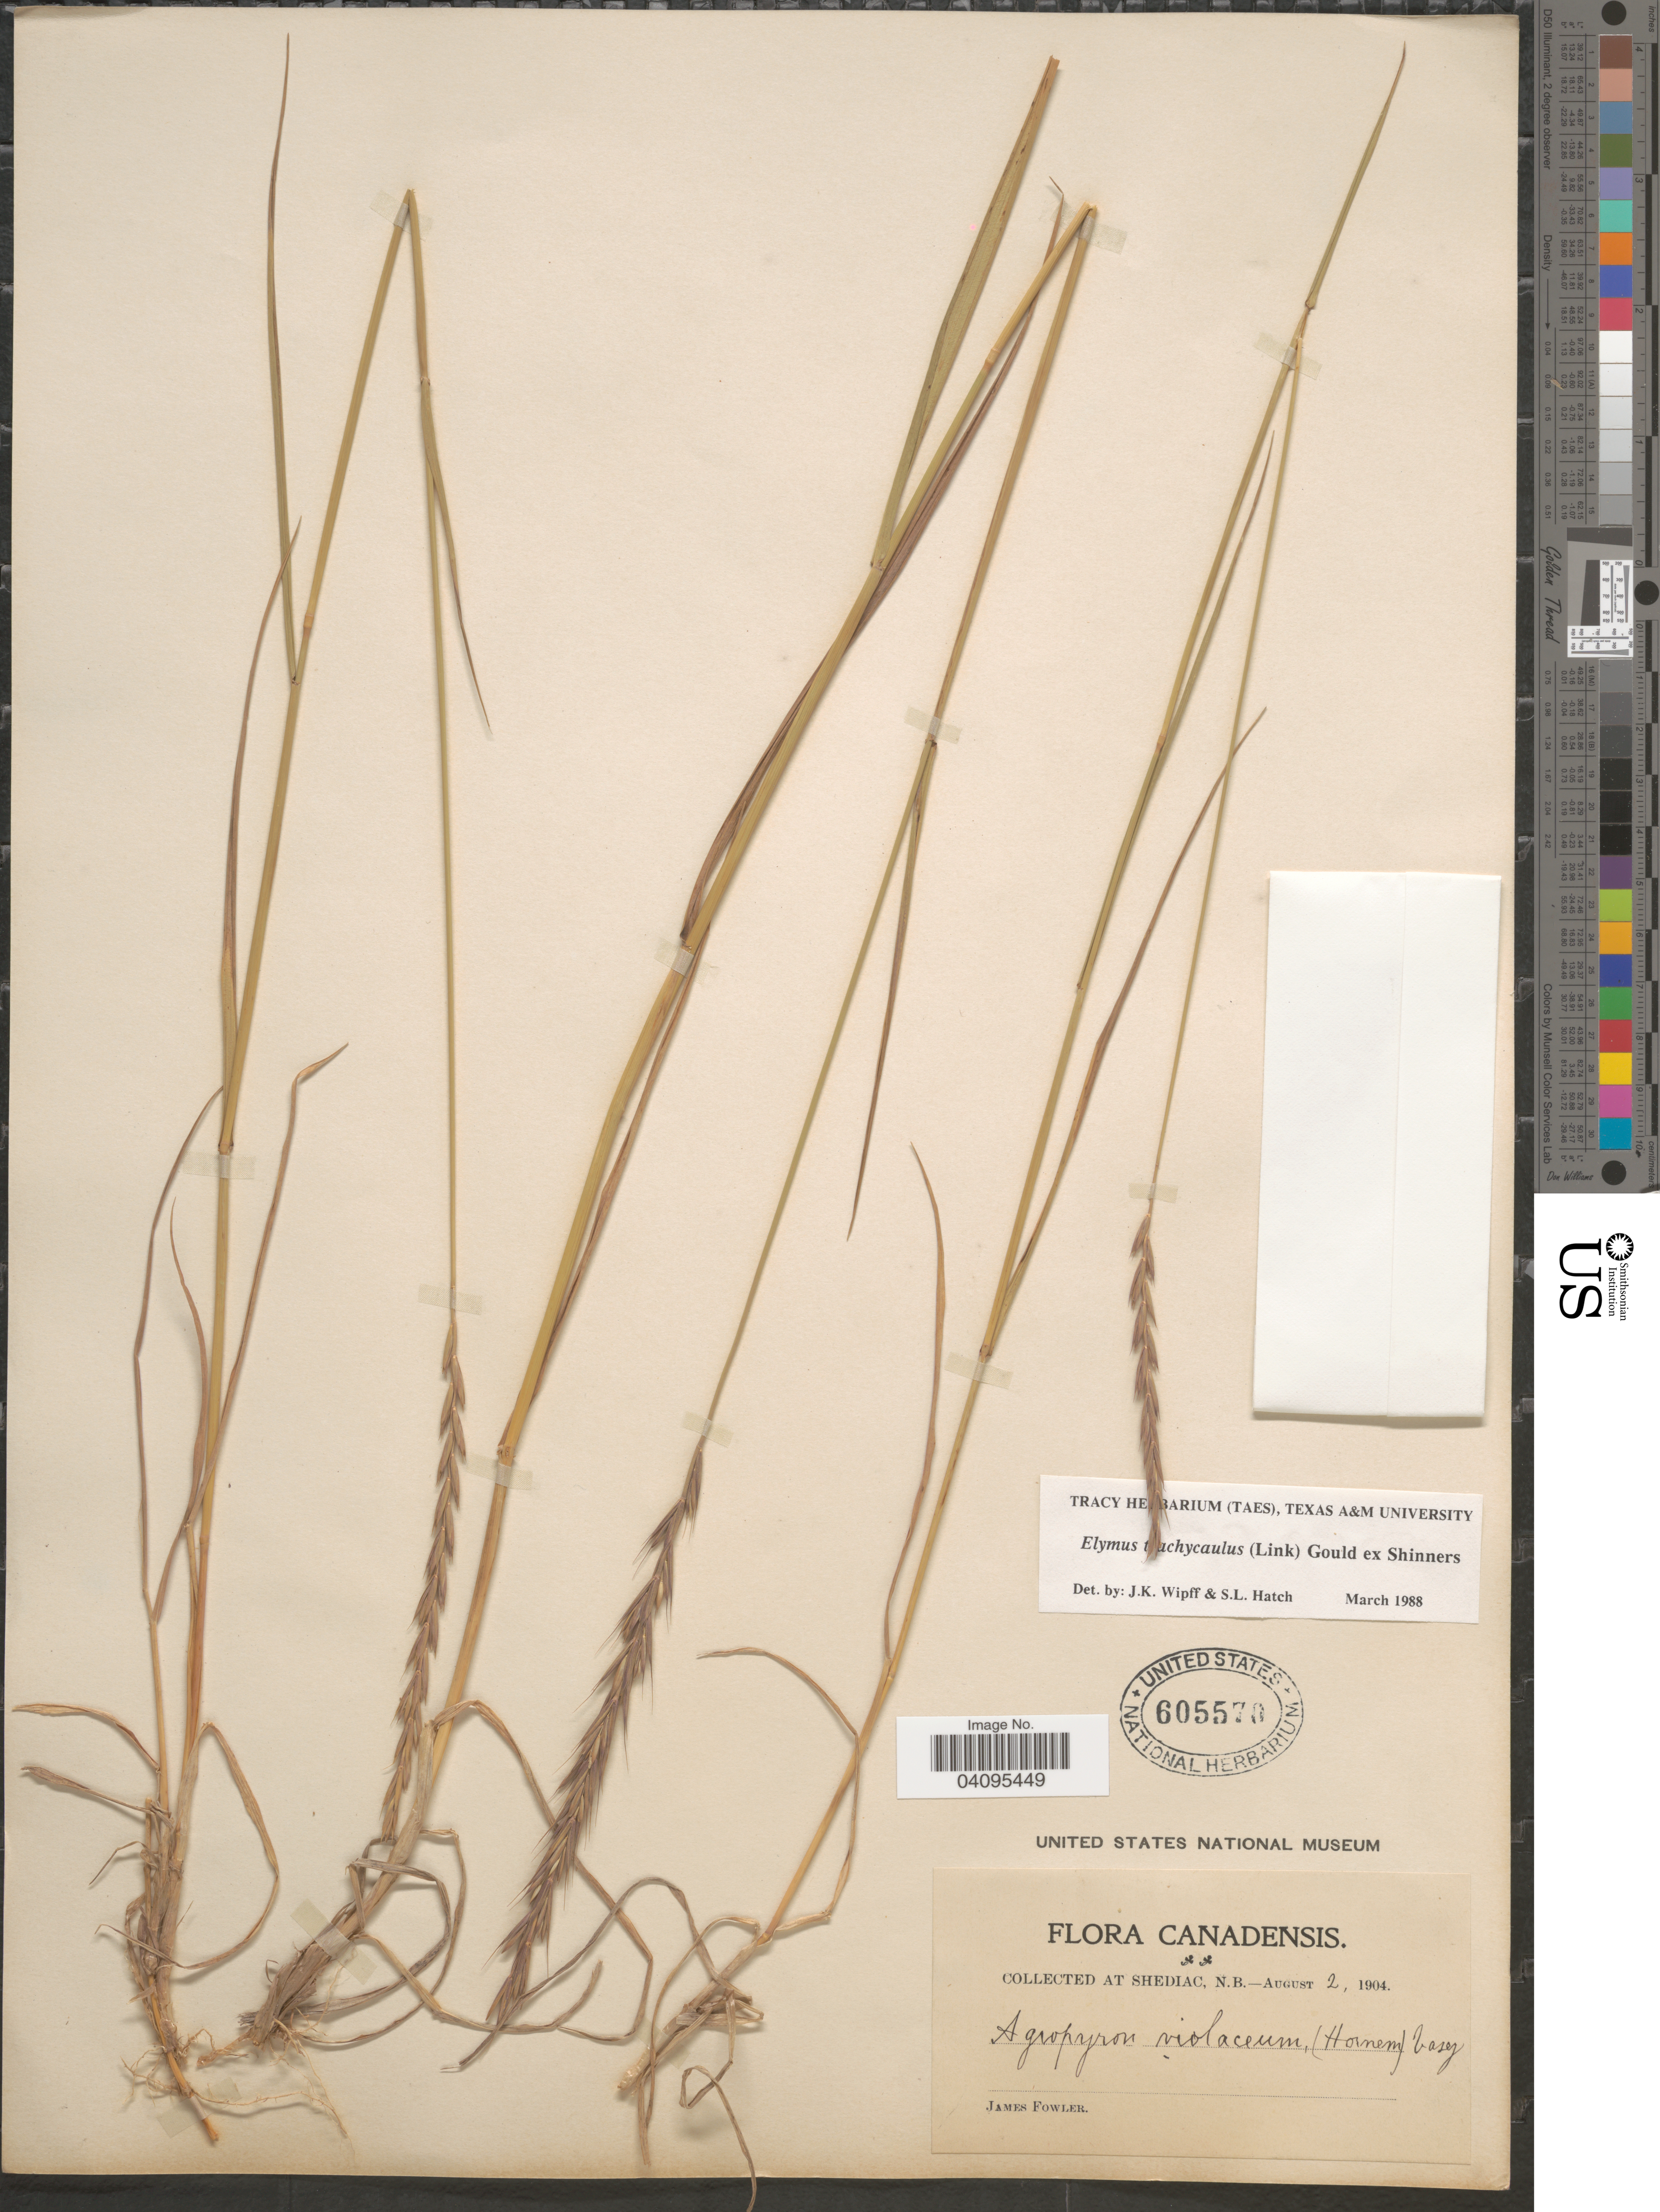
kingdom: Plantae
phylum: Tracheophyta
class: Liliopsida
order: Poales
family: Poaceae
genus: Elymus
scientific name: Elymus trachycaulus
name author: (Link) Gould ex Shinners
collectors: J. P. Fowler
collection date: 1904-08-02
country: Canada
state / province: New Brunswick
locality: At Shediac.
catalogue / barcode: US 605570